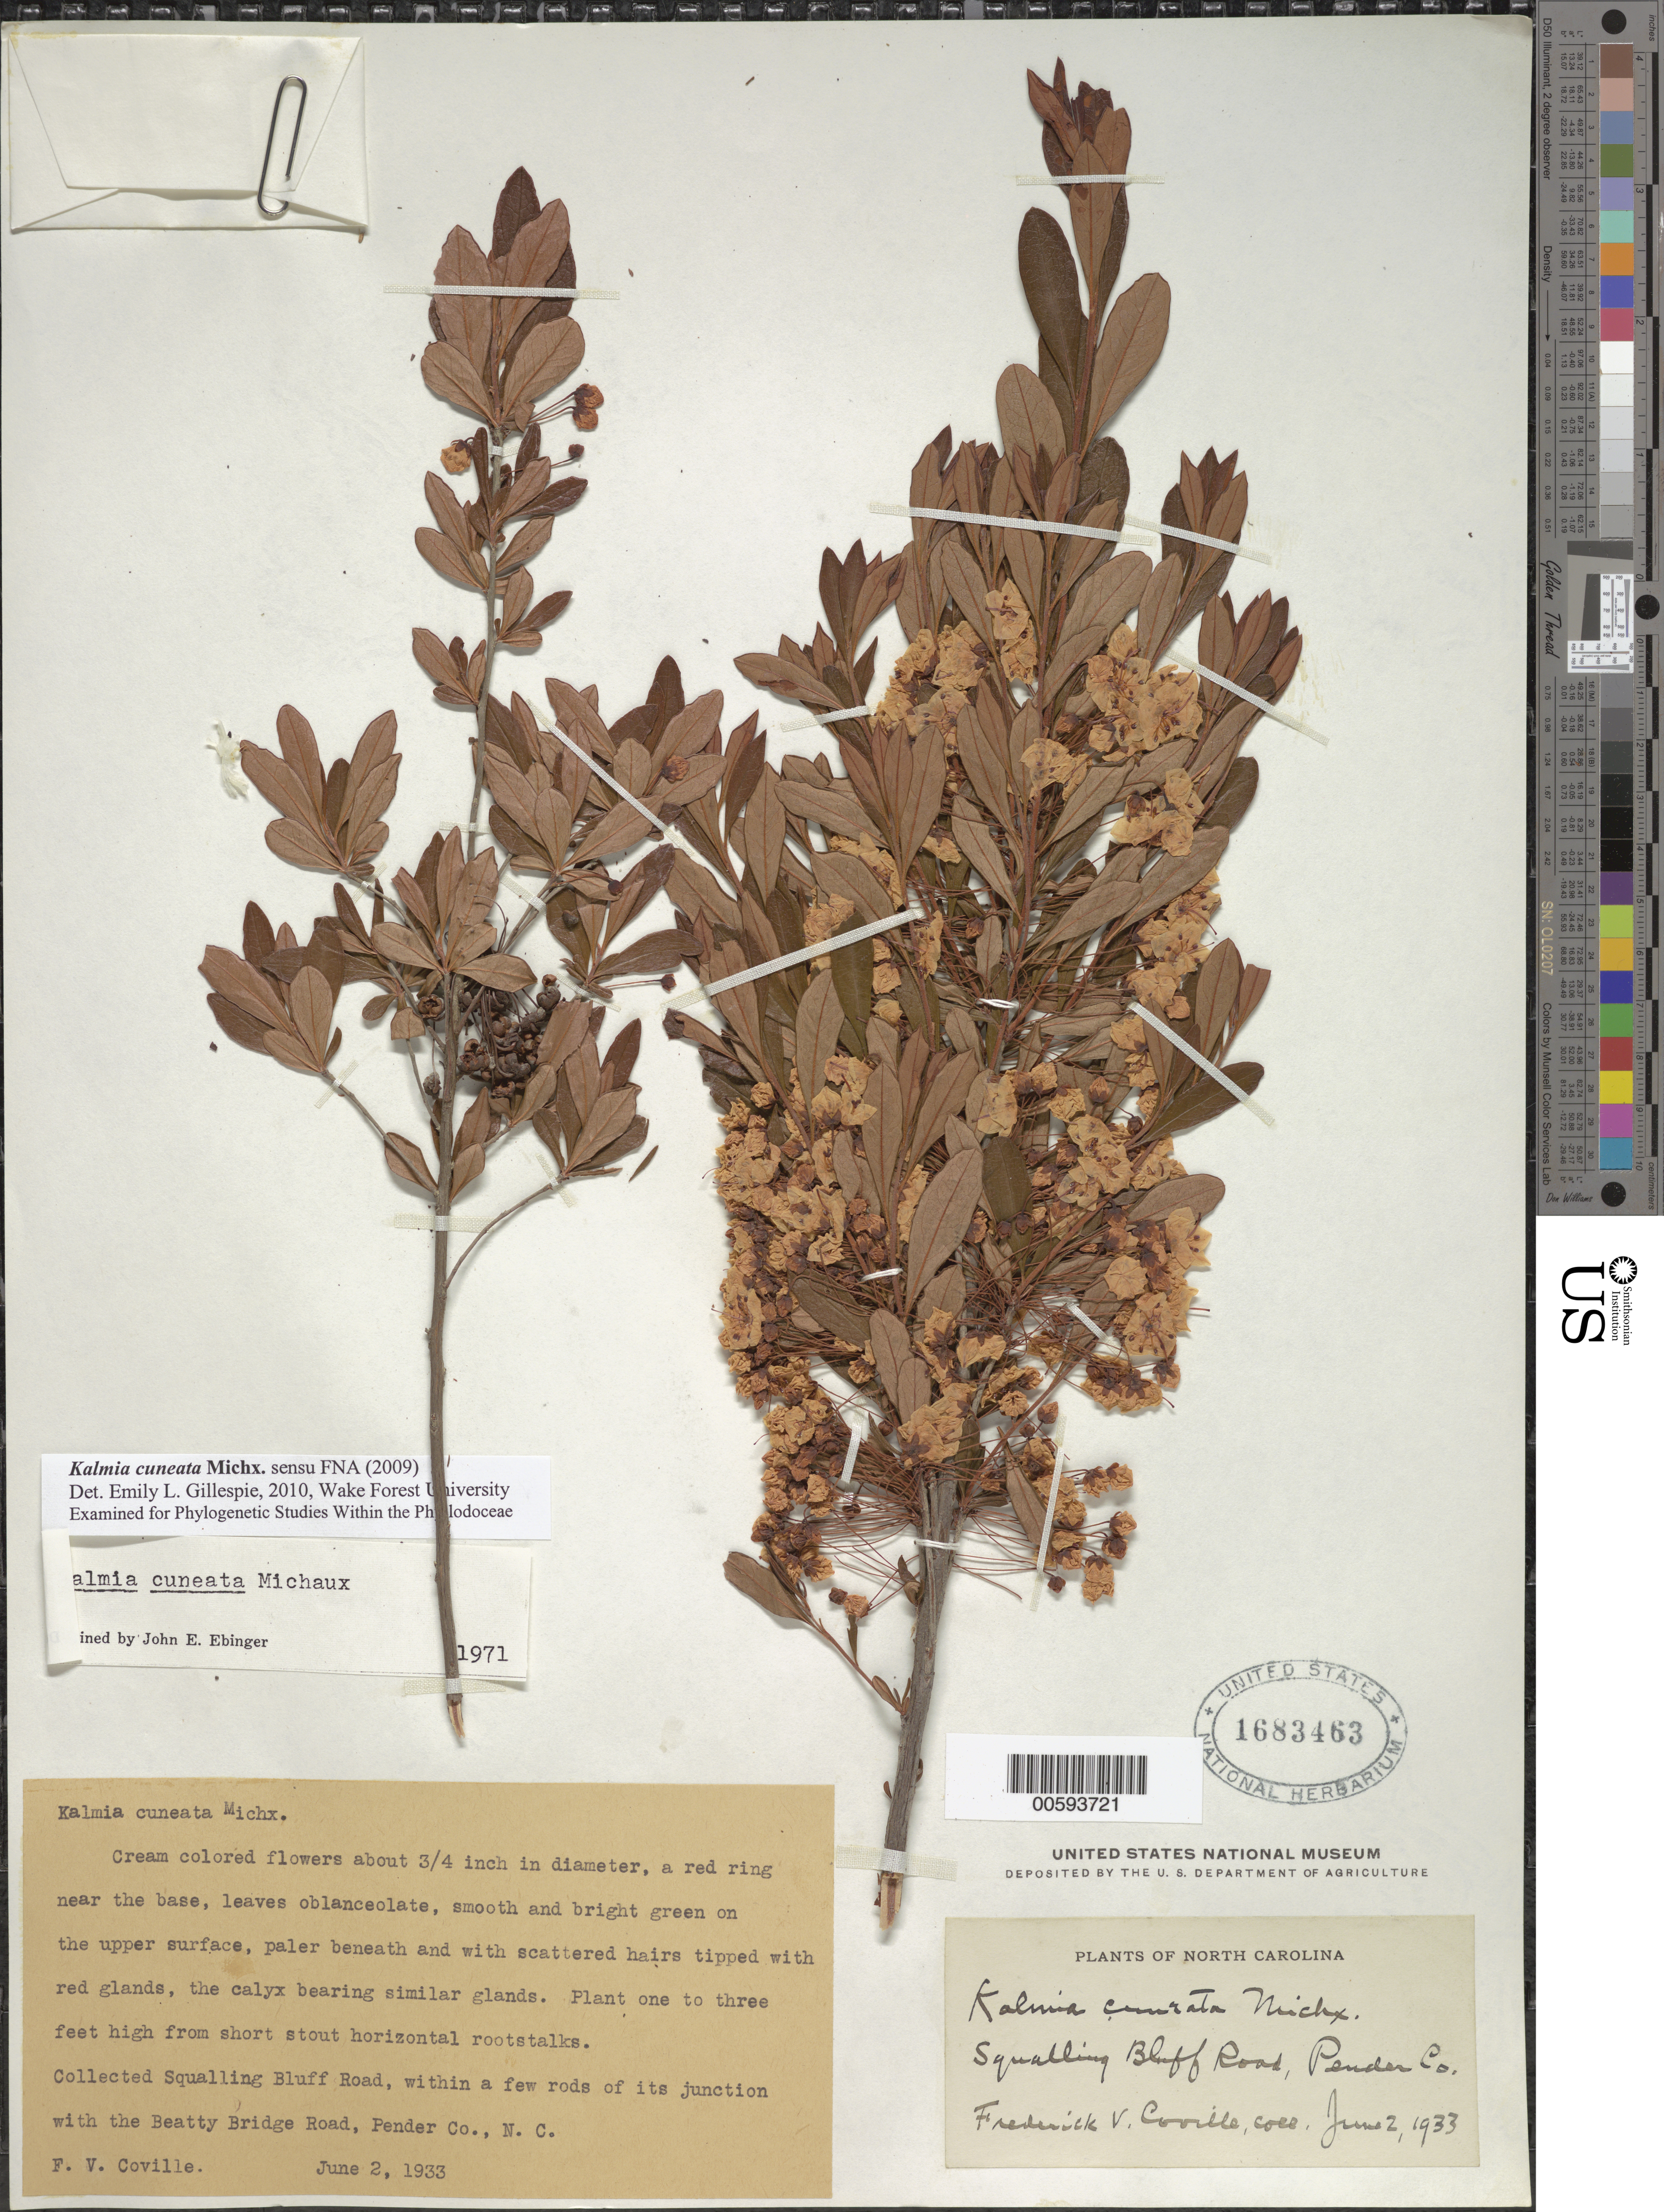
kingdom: Plantae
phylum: Tracheophyta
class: Magnoliopsida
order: Ericales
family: Ericaceae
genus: Kalmia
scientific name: Kalmia cuneata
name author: Michx.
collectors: F. V. Coville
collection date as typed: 02 Jun 1933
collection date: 1933-06-02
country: United States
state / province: North Carolina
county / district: Pender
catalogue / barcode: US 1683463